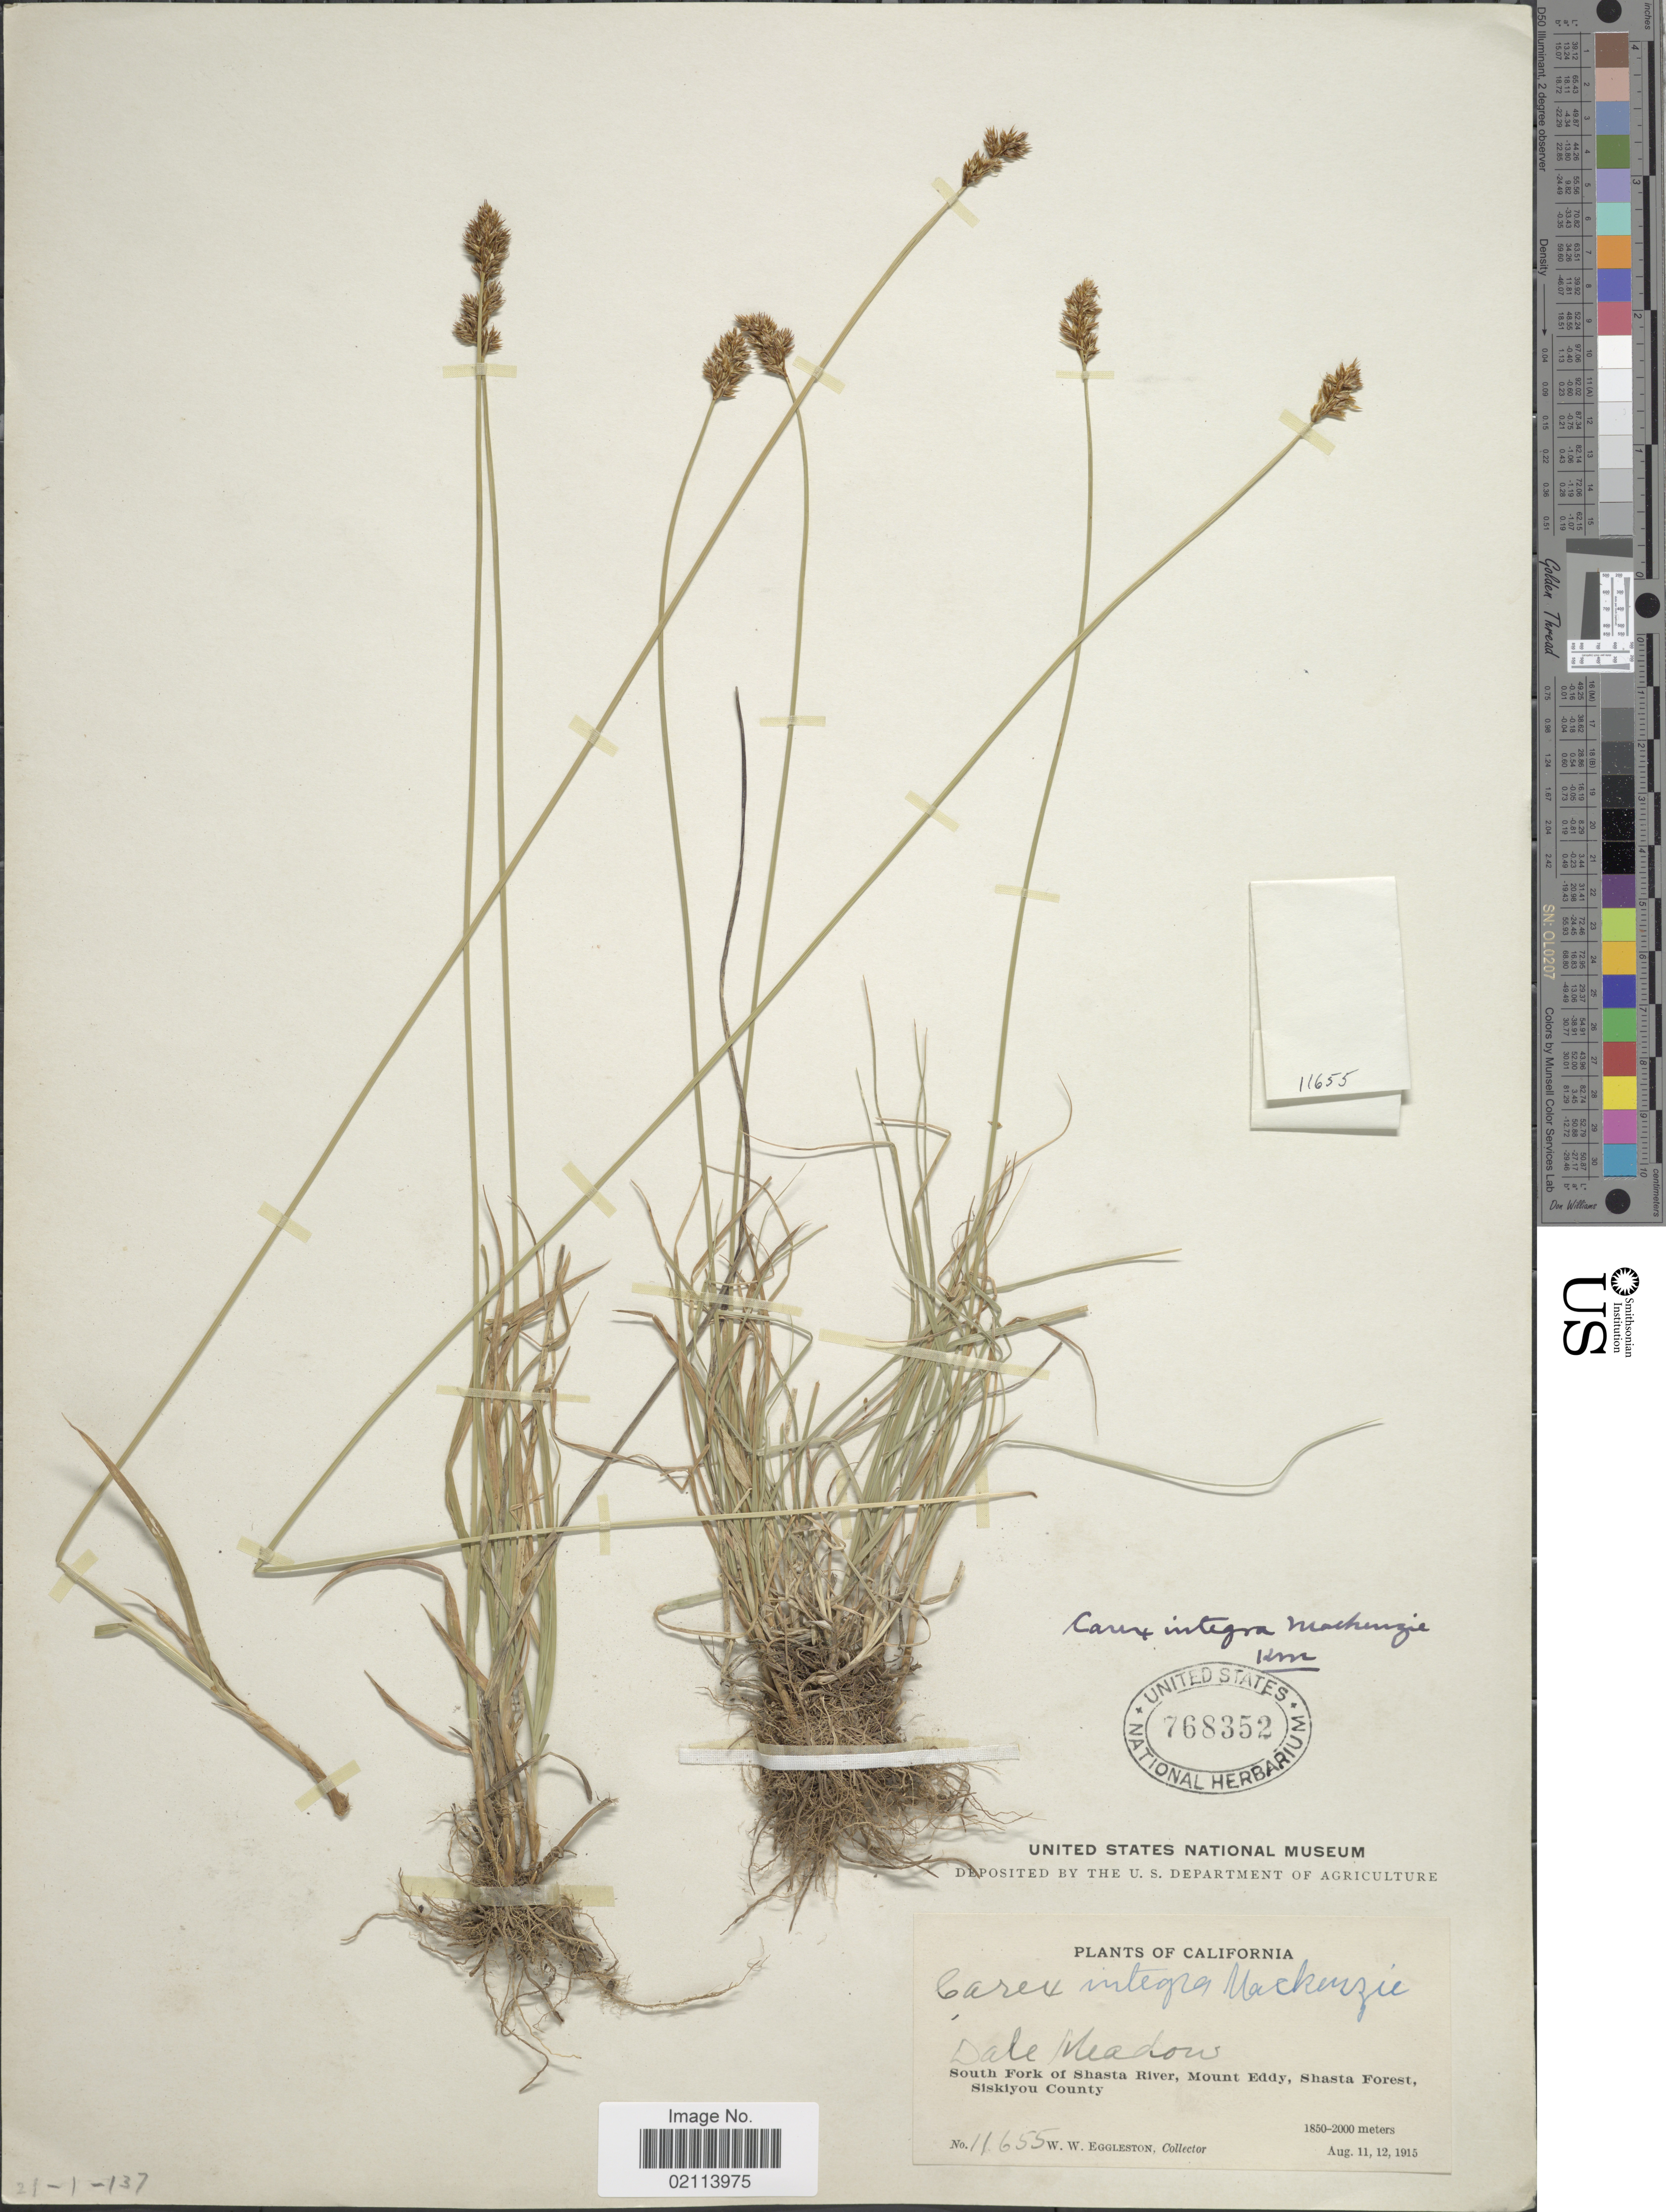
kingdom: Plantae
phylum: Tracheophyta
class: Liliopsida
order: Poales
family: Cyperaceae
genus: Carex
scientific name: Carex integra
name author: Mack.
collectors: W. W. Eggleston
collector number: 11655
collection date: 1915-08-11/1915-08-12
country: United States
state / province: California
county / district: Siskiyou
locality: Dale Meadow, South Fork of Shasta River, Mount Eddy, Shasta Forest, Siskiyou County.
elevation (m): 1850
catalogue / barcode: US 768352